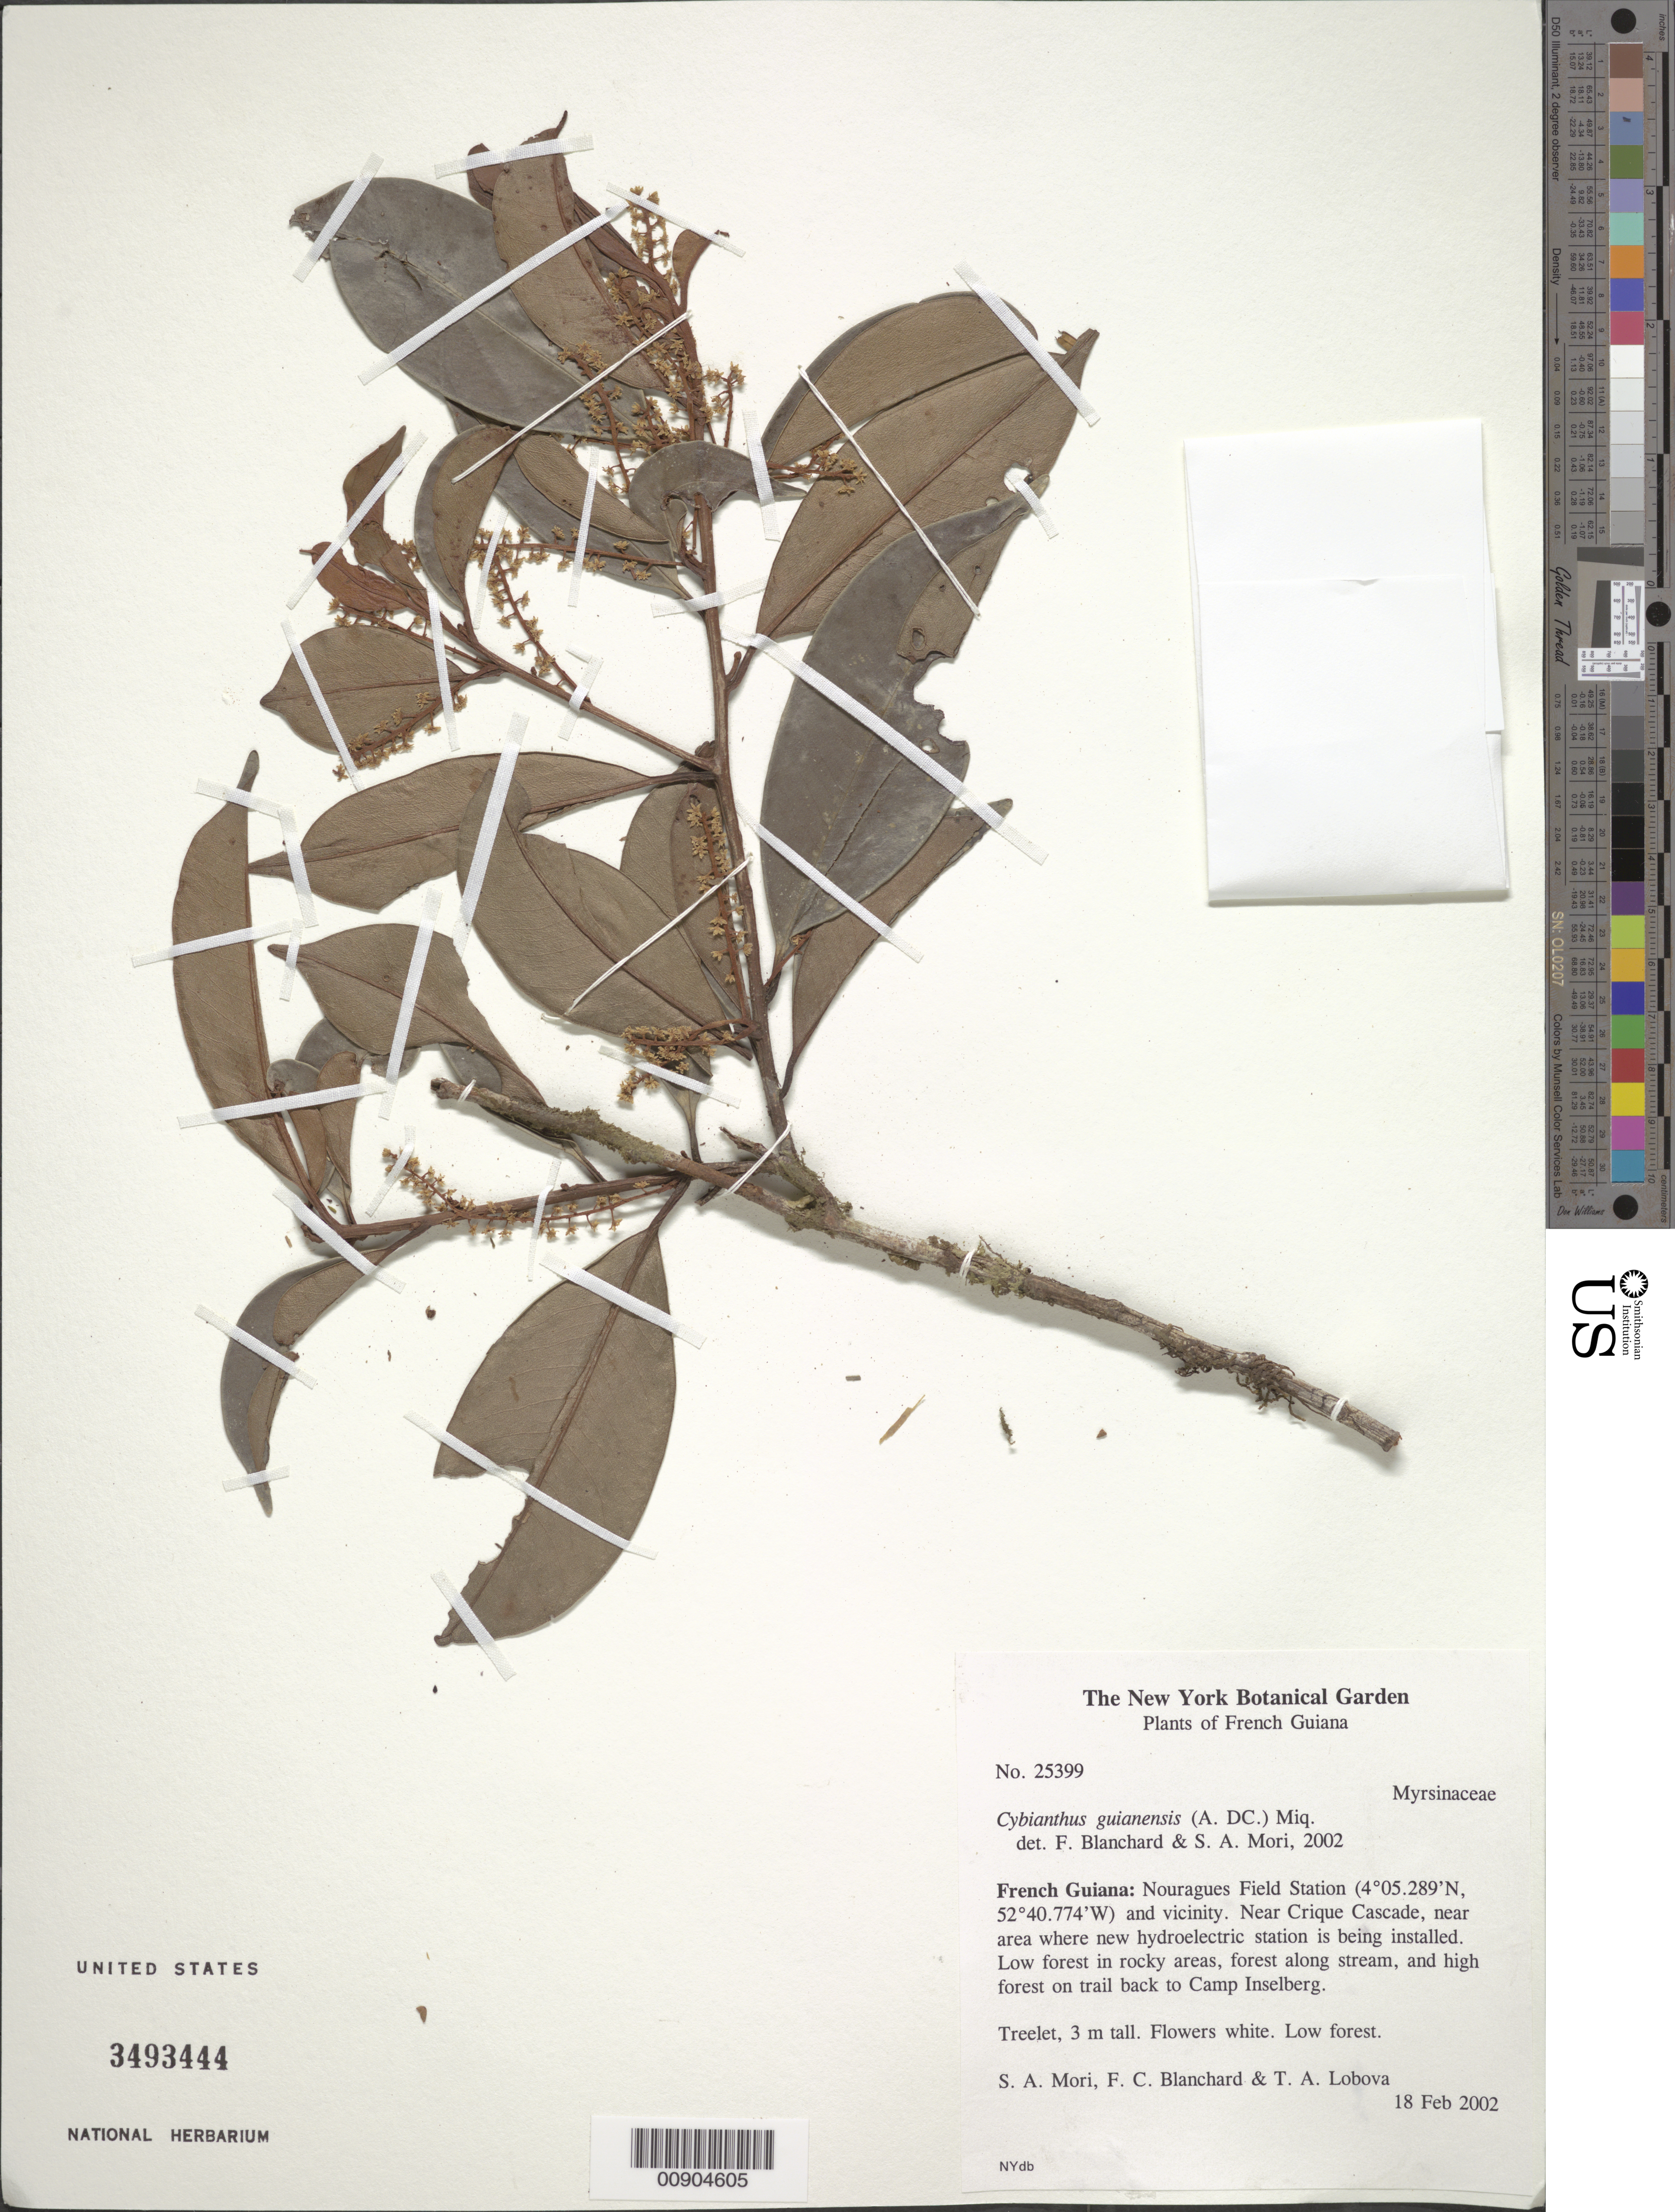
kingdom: Plantae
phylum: Tracheophyta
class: Magnoliopsida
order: Ericales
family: Primulaceae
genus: Cybianthus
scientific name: Cybianthus guyanensis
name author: (A. DC.) Miq.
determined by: Blanchard, F.; Mori, Scott A.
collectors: S. Mori, F. Blanchard & T. Lobova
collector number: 25399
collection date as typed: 18-Feb-02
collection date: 2002-02-18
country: French Guiana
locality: Nouragues Field Station, near Crique Cascade, trail to Camp Inselberg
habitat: Low forest in rocky areas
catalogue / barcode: US 3493444